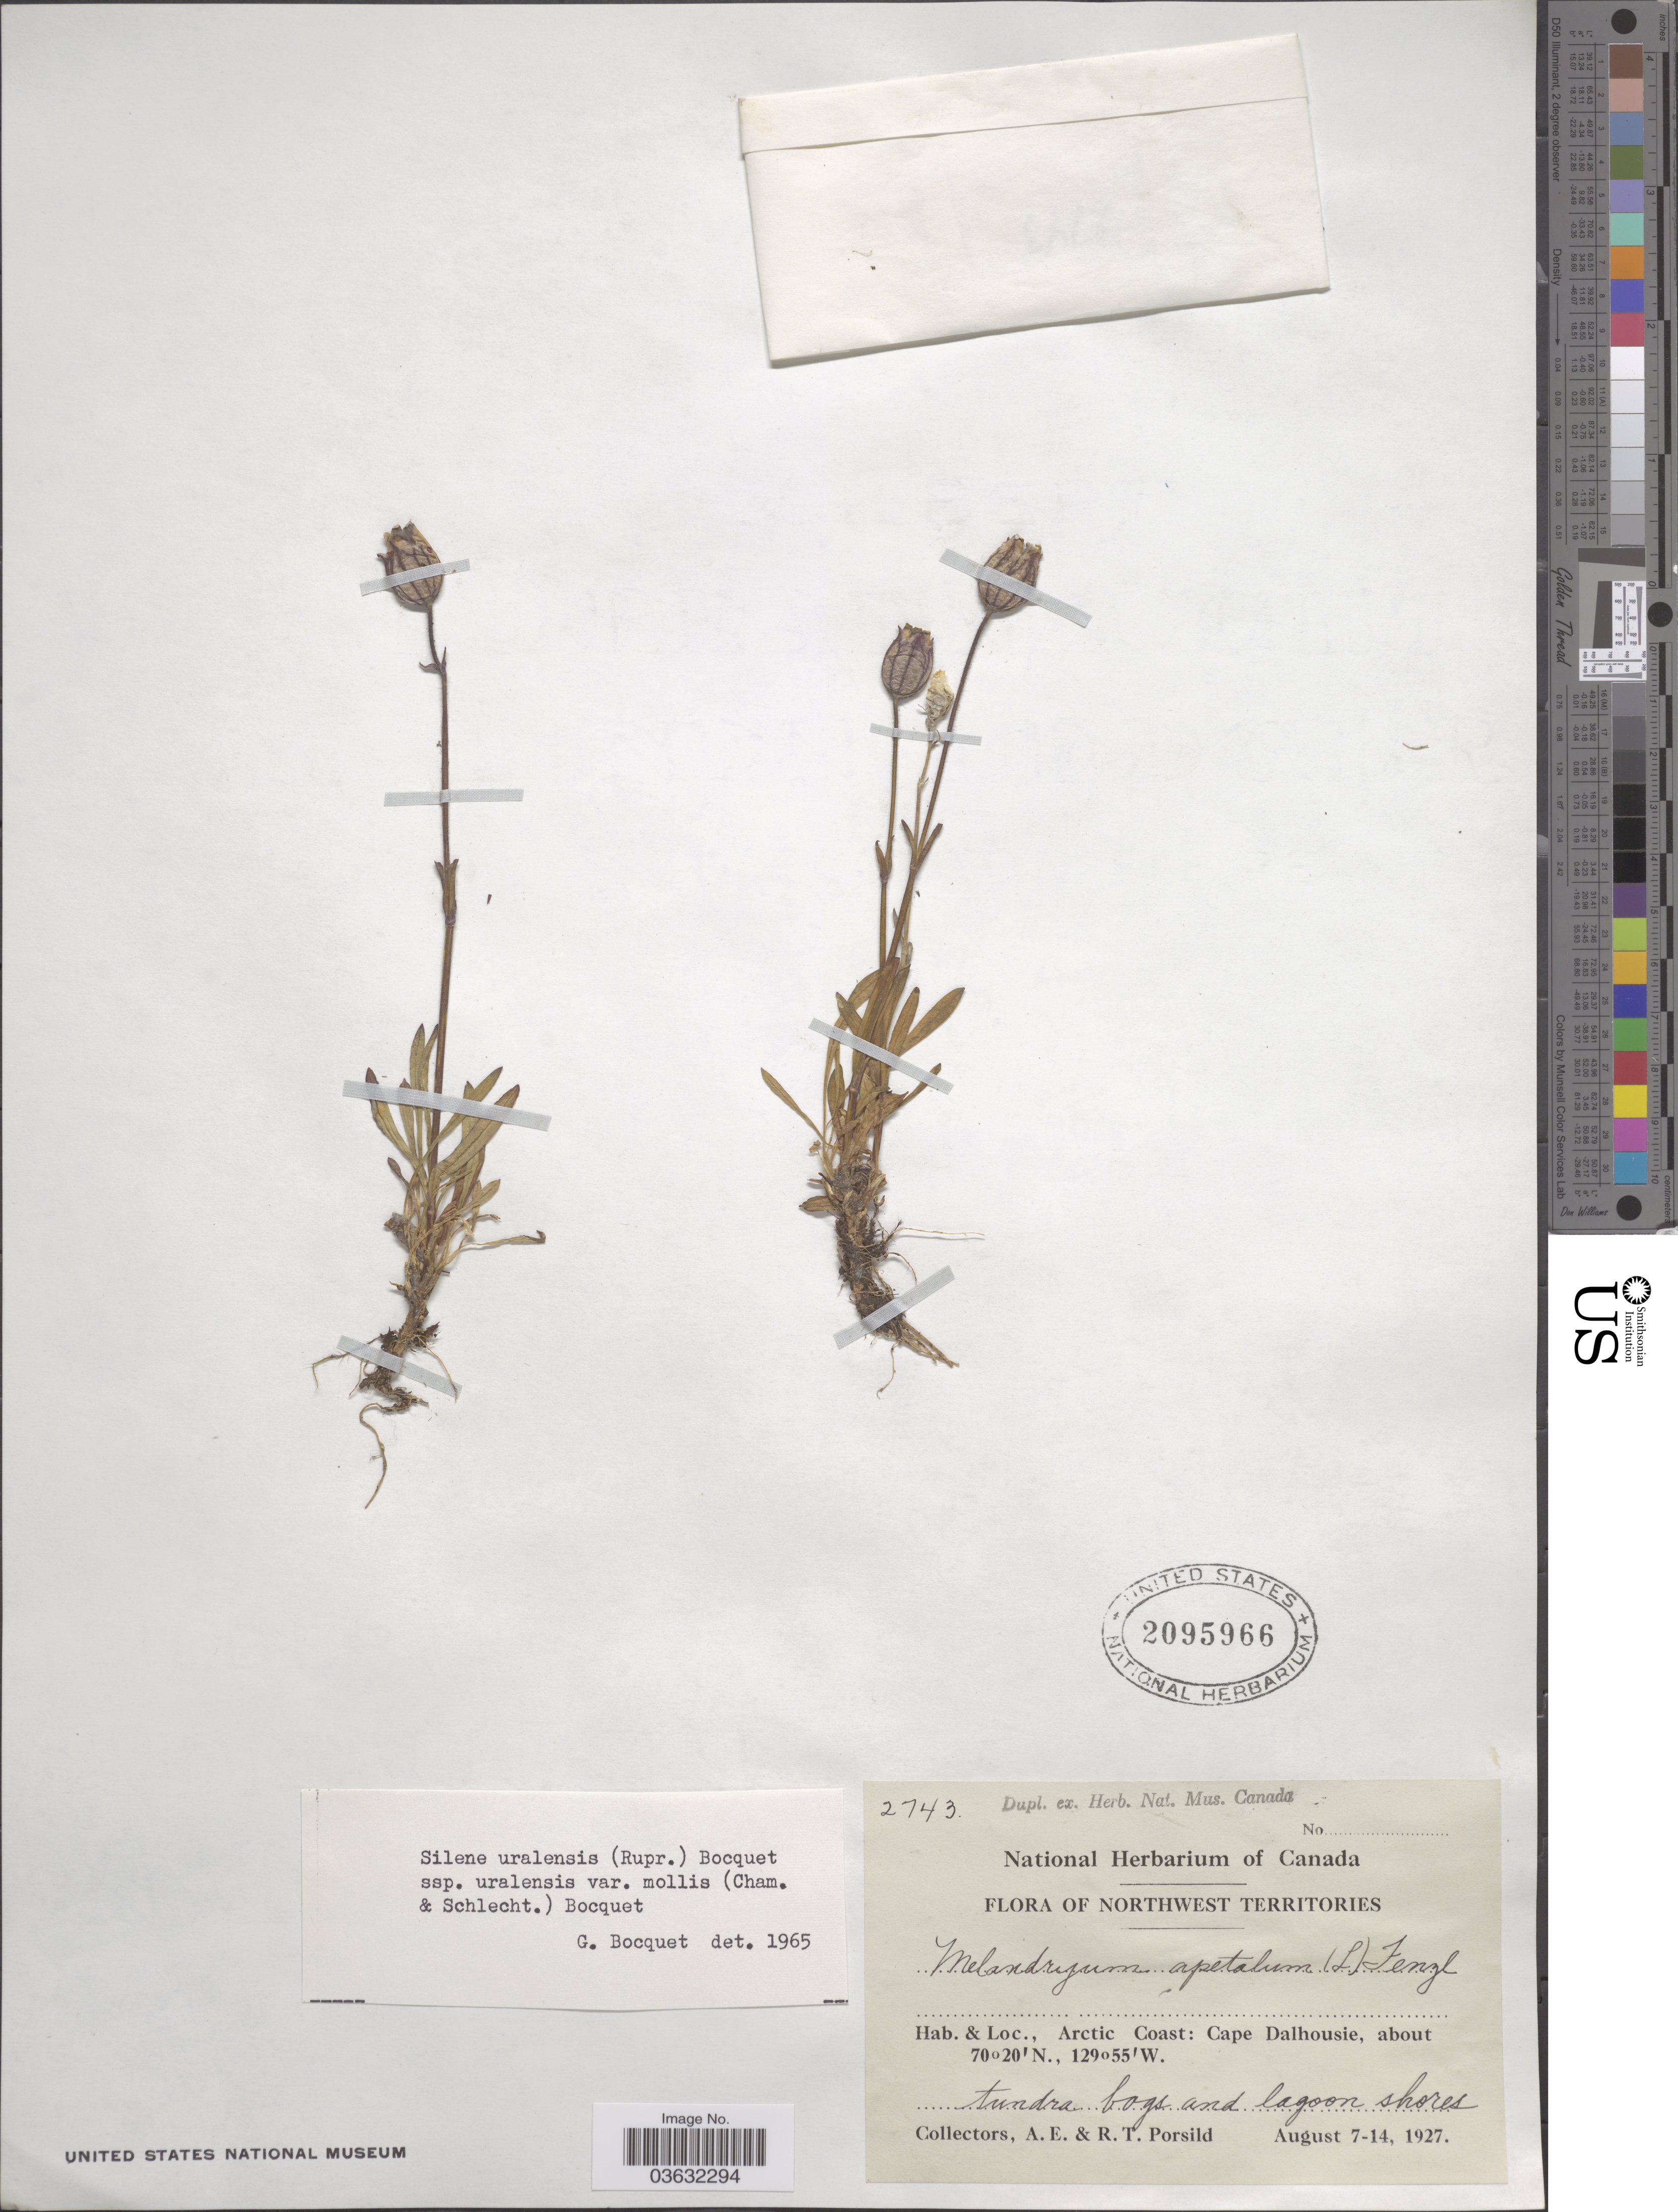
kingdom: Plantae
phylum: Tracheophyta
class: Magnoliopsida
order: Caryophyllales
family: Caryophyllaceae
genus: Silene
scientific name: Silene uralensis var. mollis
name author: (Cham. & Schltdl.) Bocquet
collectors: A. E. Porsild & R. T. Porsild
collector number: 2743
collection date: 1927-08-07/1927-08-14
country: Canada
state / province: Northwest Territories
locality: Arctic Coast: Cape Dalhousie.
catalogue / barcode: US 2095966